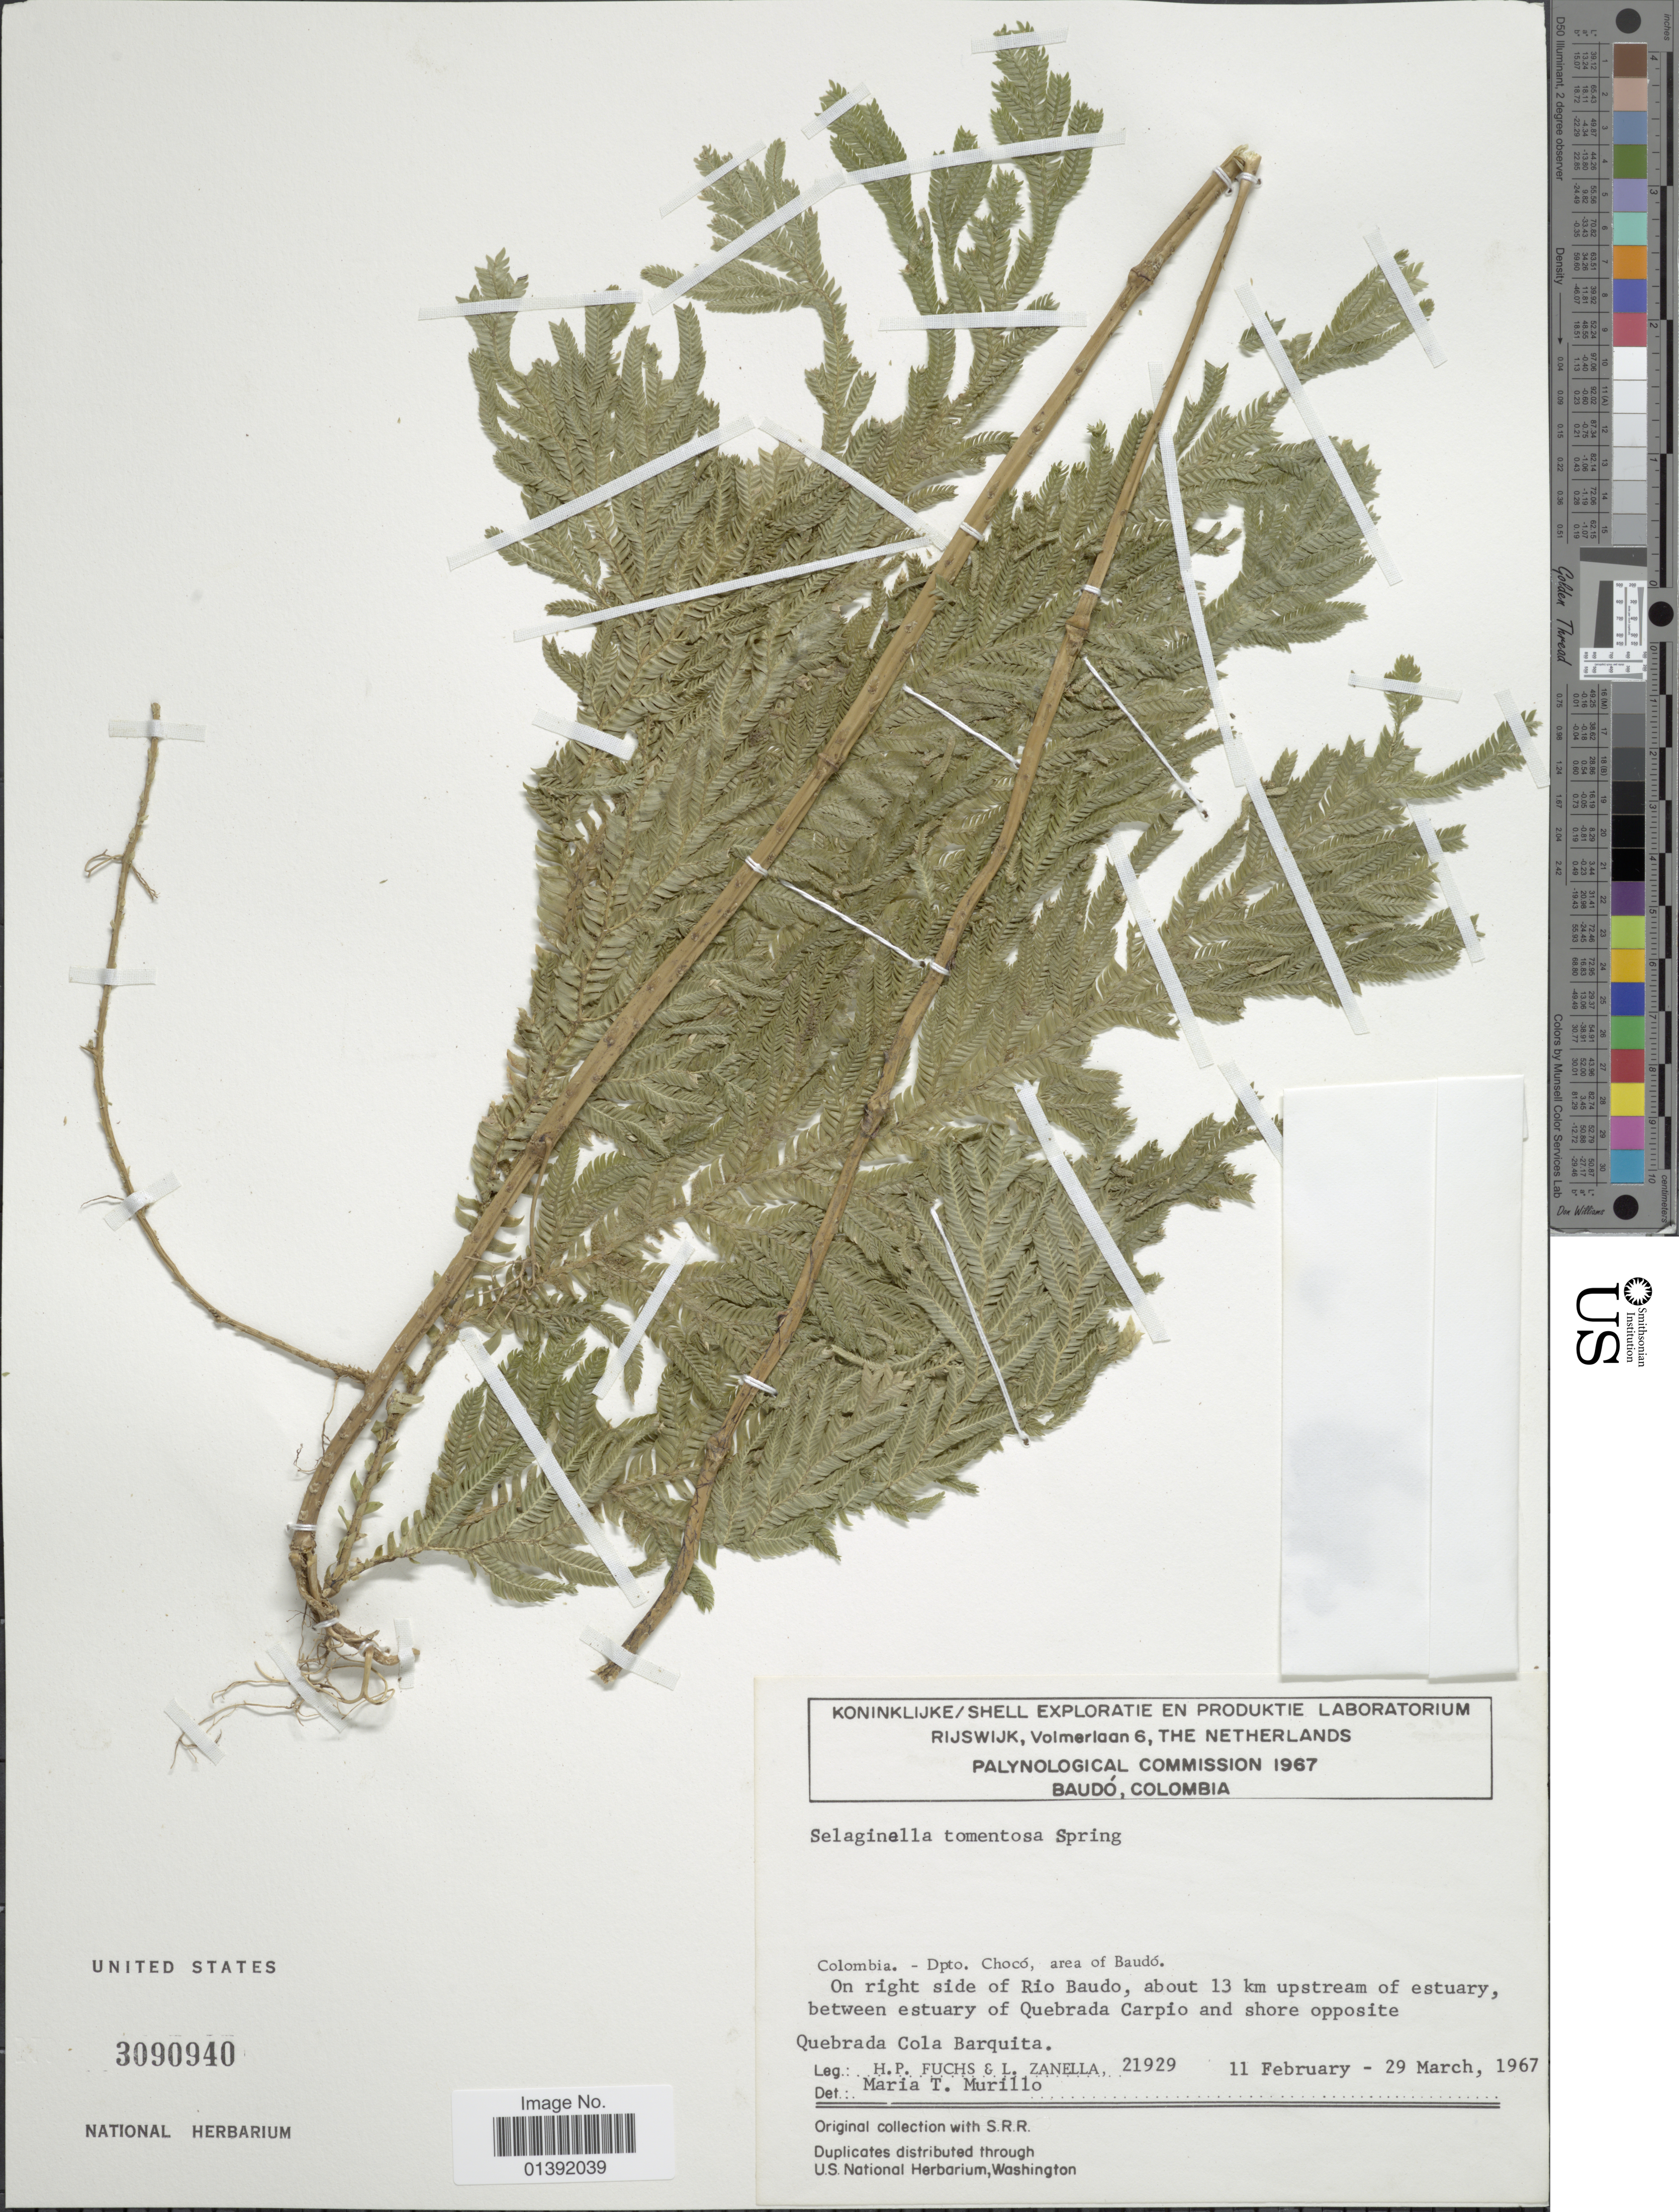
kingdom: Plantae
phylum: Tracheophyta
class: Lycopodiopsida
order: Selaginellales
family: Selaginellaceae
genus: Selaginella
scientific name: Selaginella tomentosa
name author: Spring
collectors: H. P. Fuchs & L. Zanella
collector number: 21929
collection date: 1967-02-11/1967-03-29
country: Colombia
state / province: Chocó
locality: Area of Baudó, on the right side of Rio Baudo, about 13 km upstream of estuary between estuary of Quebrada Carpio and shore opposite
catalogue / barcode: US 3090940